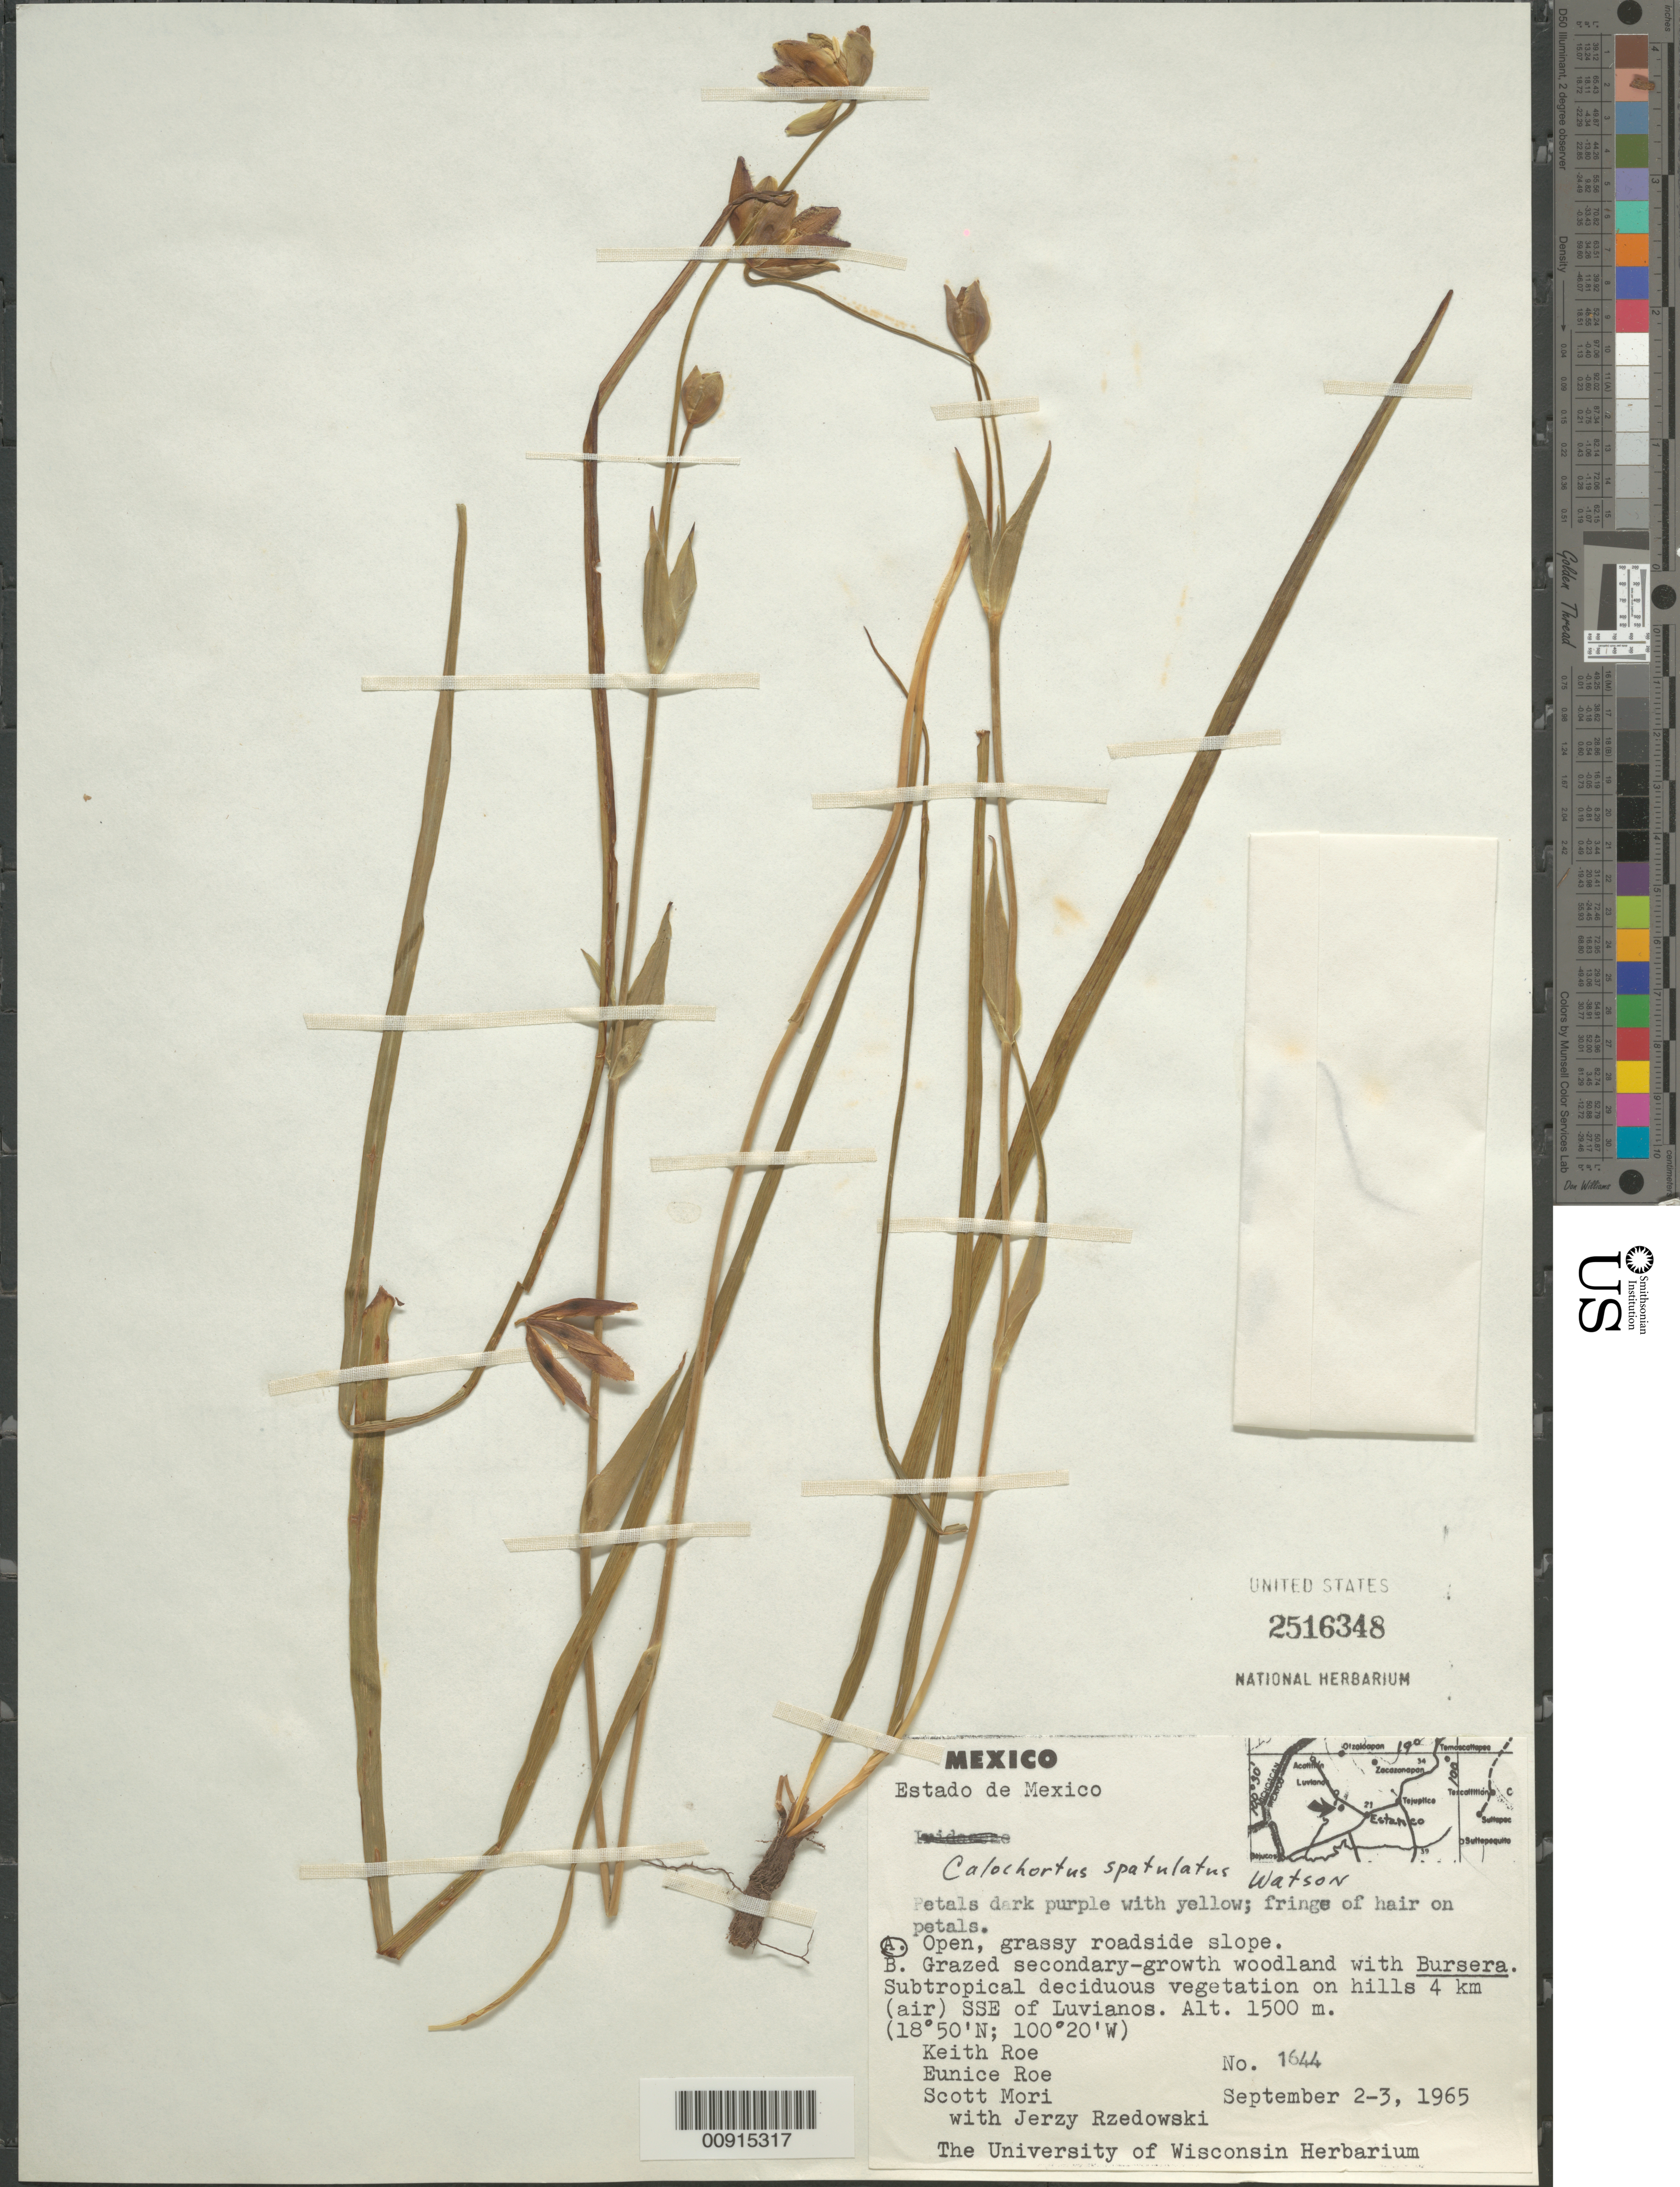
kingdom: Plantae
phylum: Tracheophyta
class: Liliopsida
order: Liliales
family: Liliaceae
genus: Calochortus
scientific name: Calochortus spatulatus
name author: S. Watson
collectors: K. E. Roe, E. Roe, S. Mori & J. Rzedowski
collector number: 1644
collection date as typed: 02 Sep 1965 to 03 Sep 1965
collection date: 1965-09-02/1965-09-03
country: Mexico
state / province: México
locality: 4 km. (air) SSE of Luvianos. Estado de México.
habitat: Open grassy roadside slope.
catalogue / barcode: US 2516348